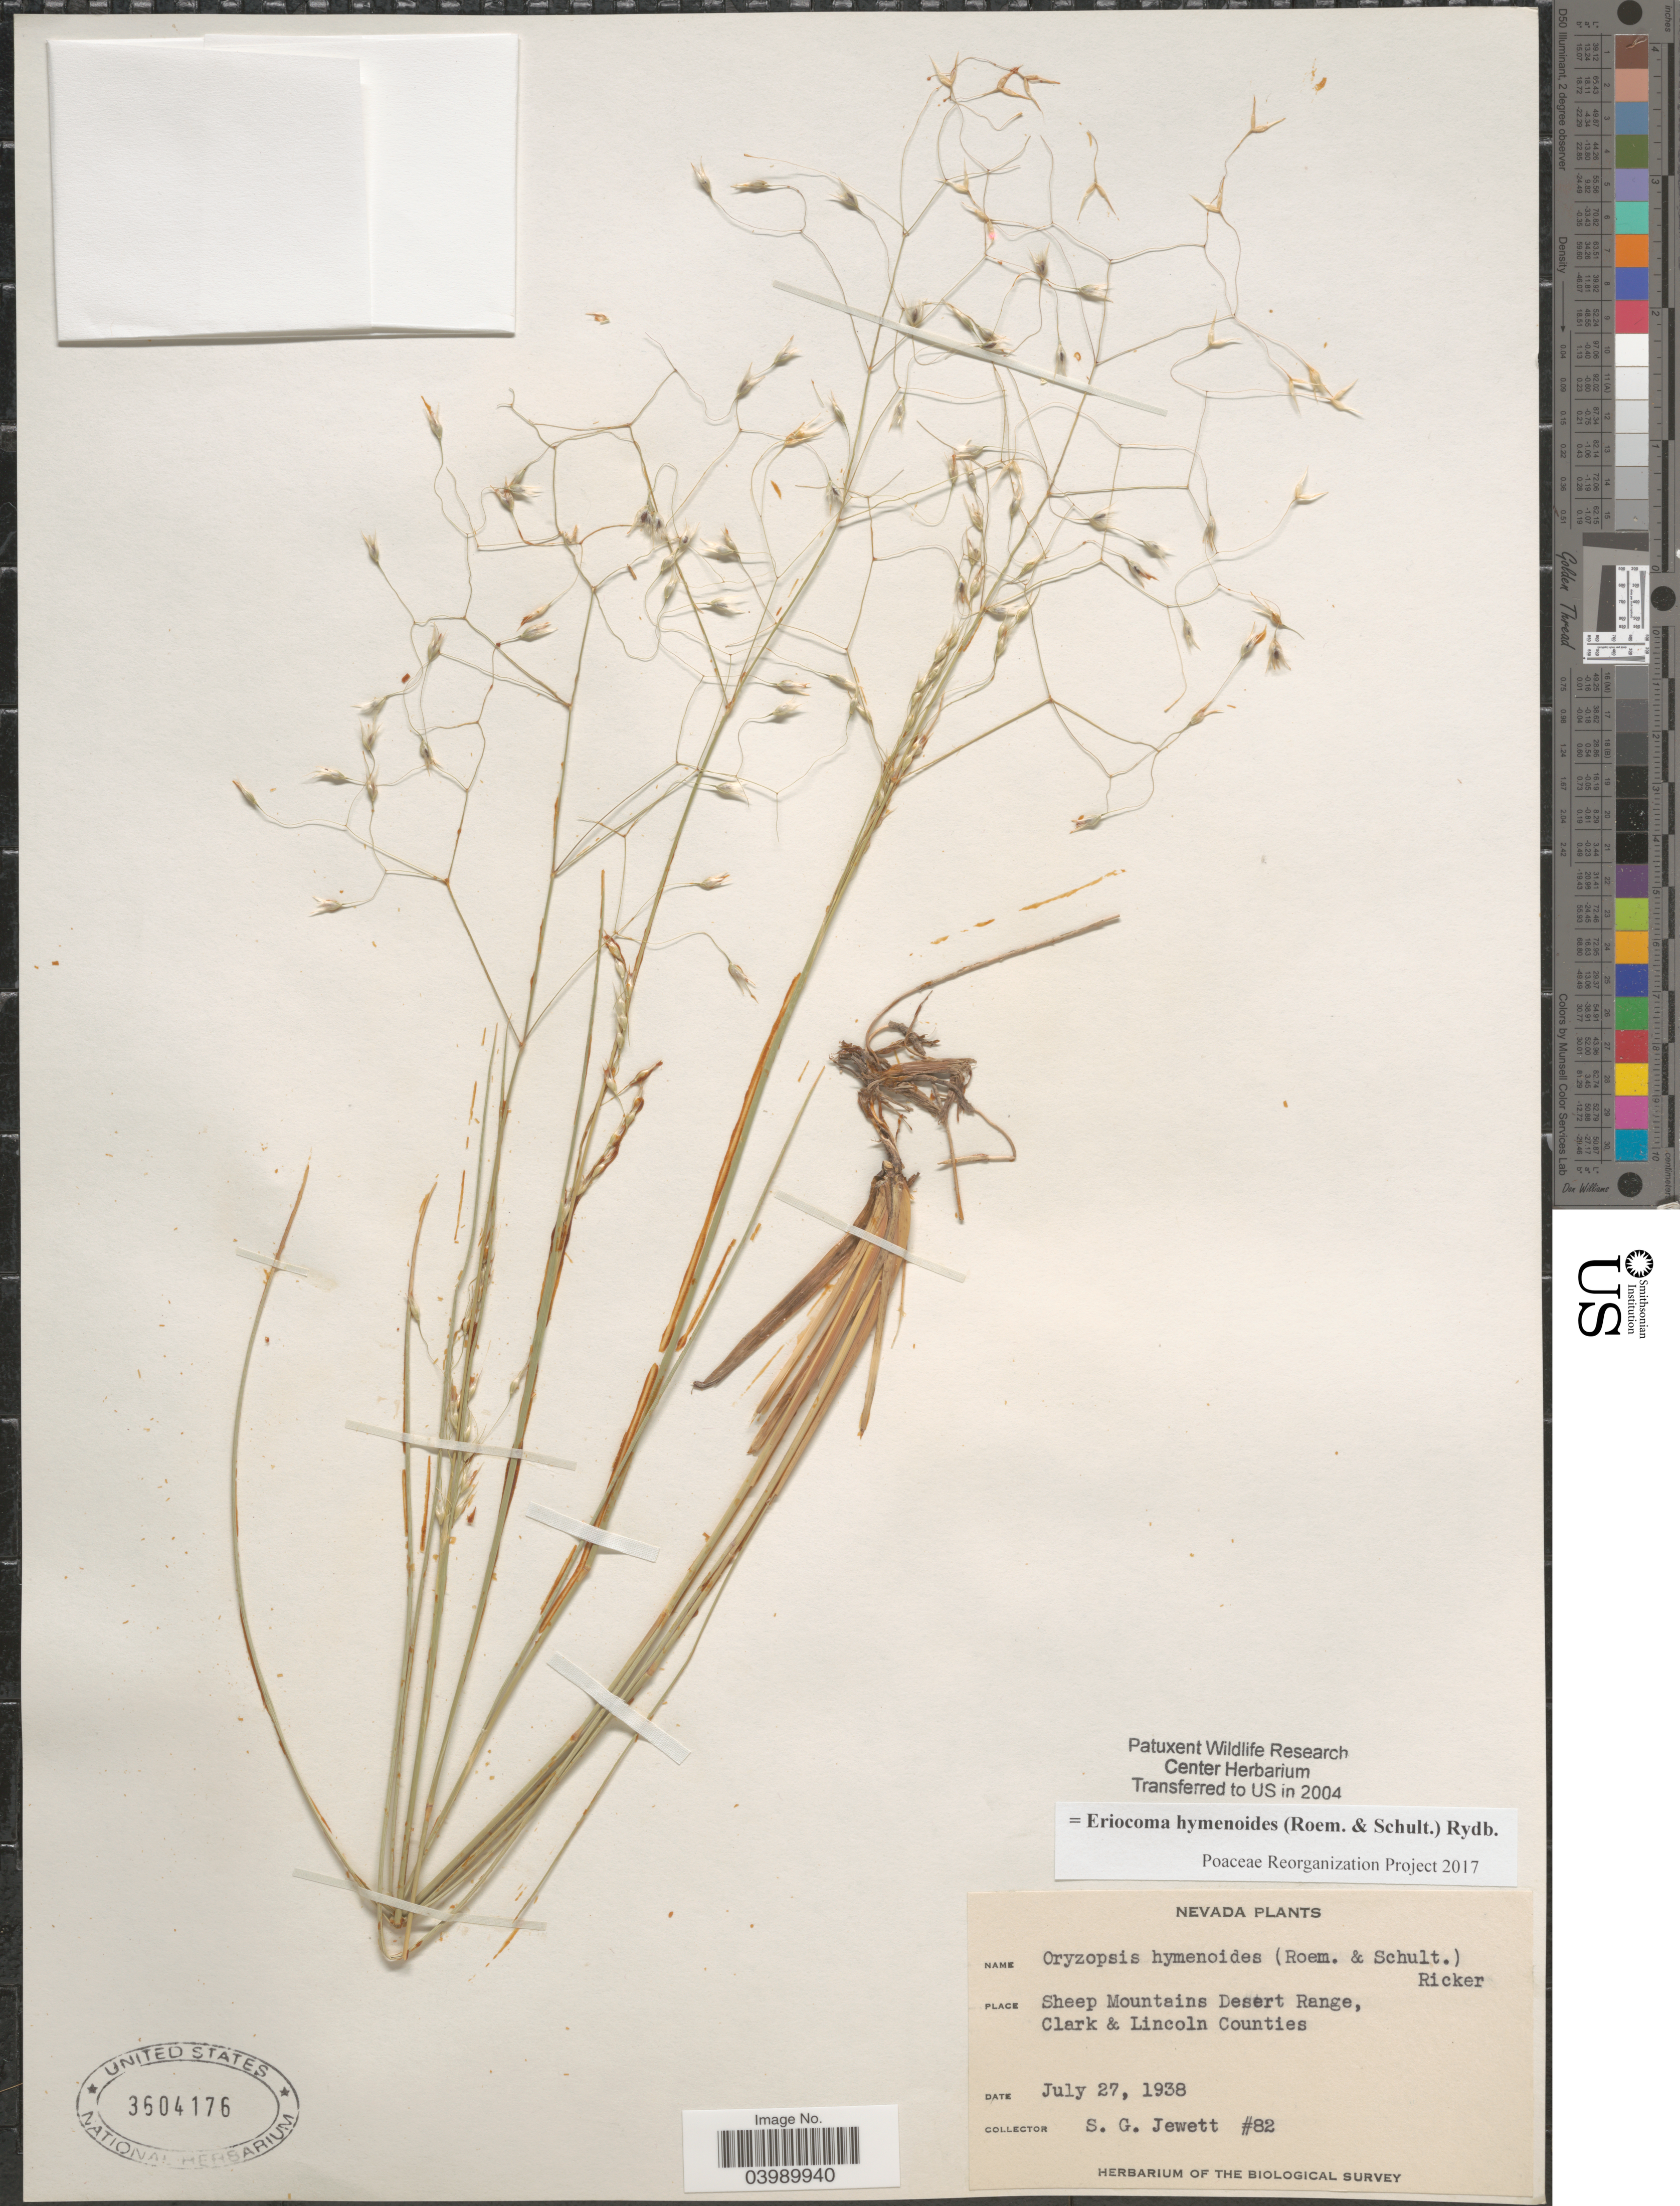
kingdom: Plantae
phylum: Tracheophyta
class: Liliopsida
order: Poales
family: Poaceae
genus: Eriocoma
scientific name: Eriocoma hymenoides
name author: (Roem. & Schult.) Rydb.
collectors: S. Jewett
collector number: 82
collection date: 1938-07-27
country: United States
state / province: Nevada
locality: Sheep Mountains Desert Range, Clark & Lincoln Counties.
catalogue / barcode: US 3604176